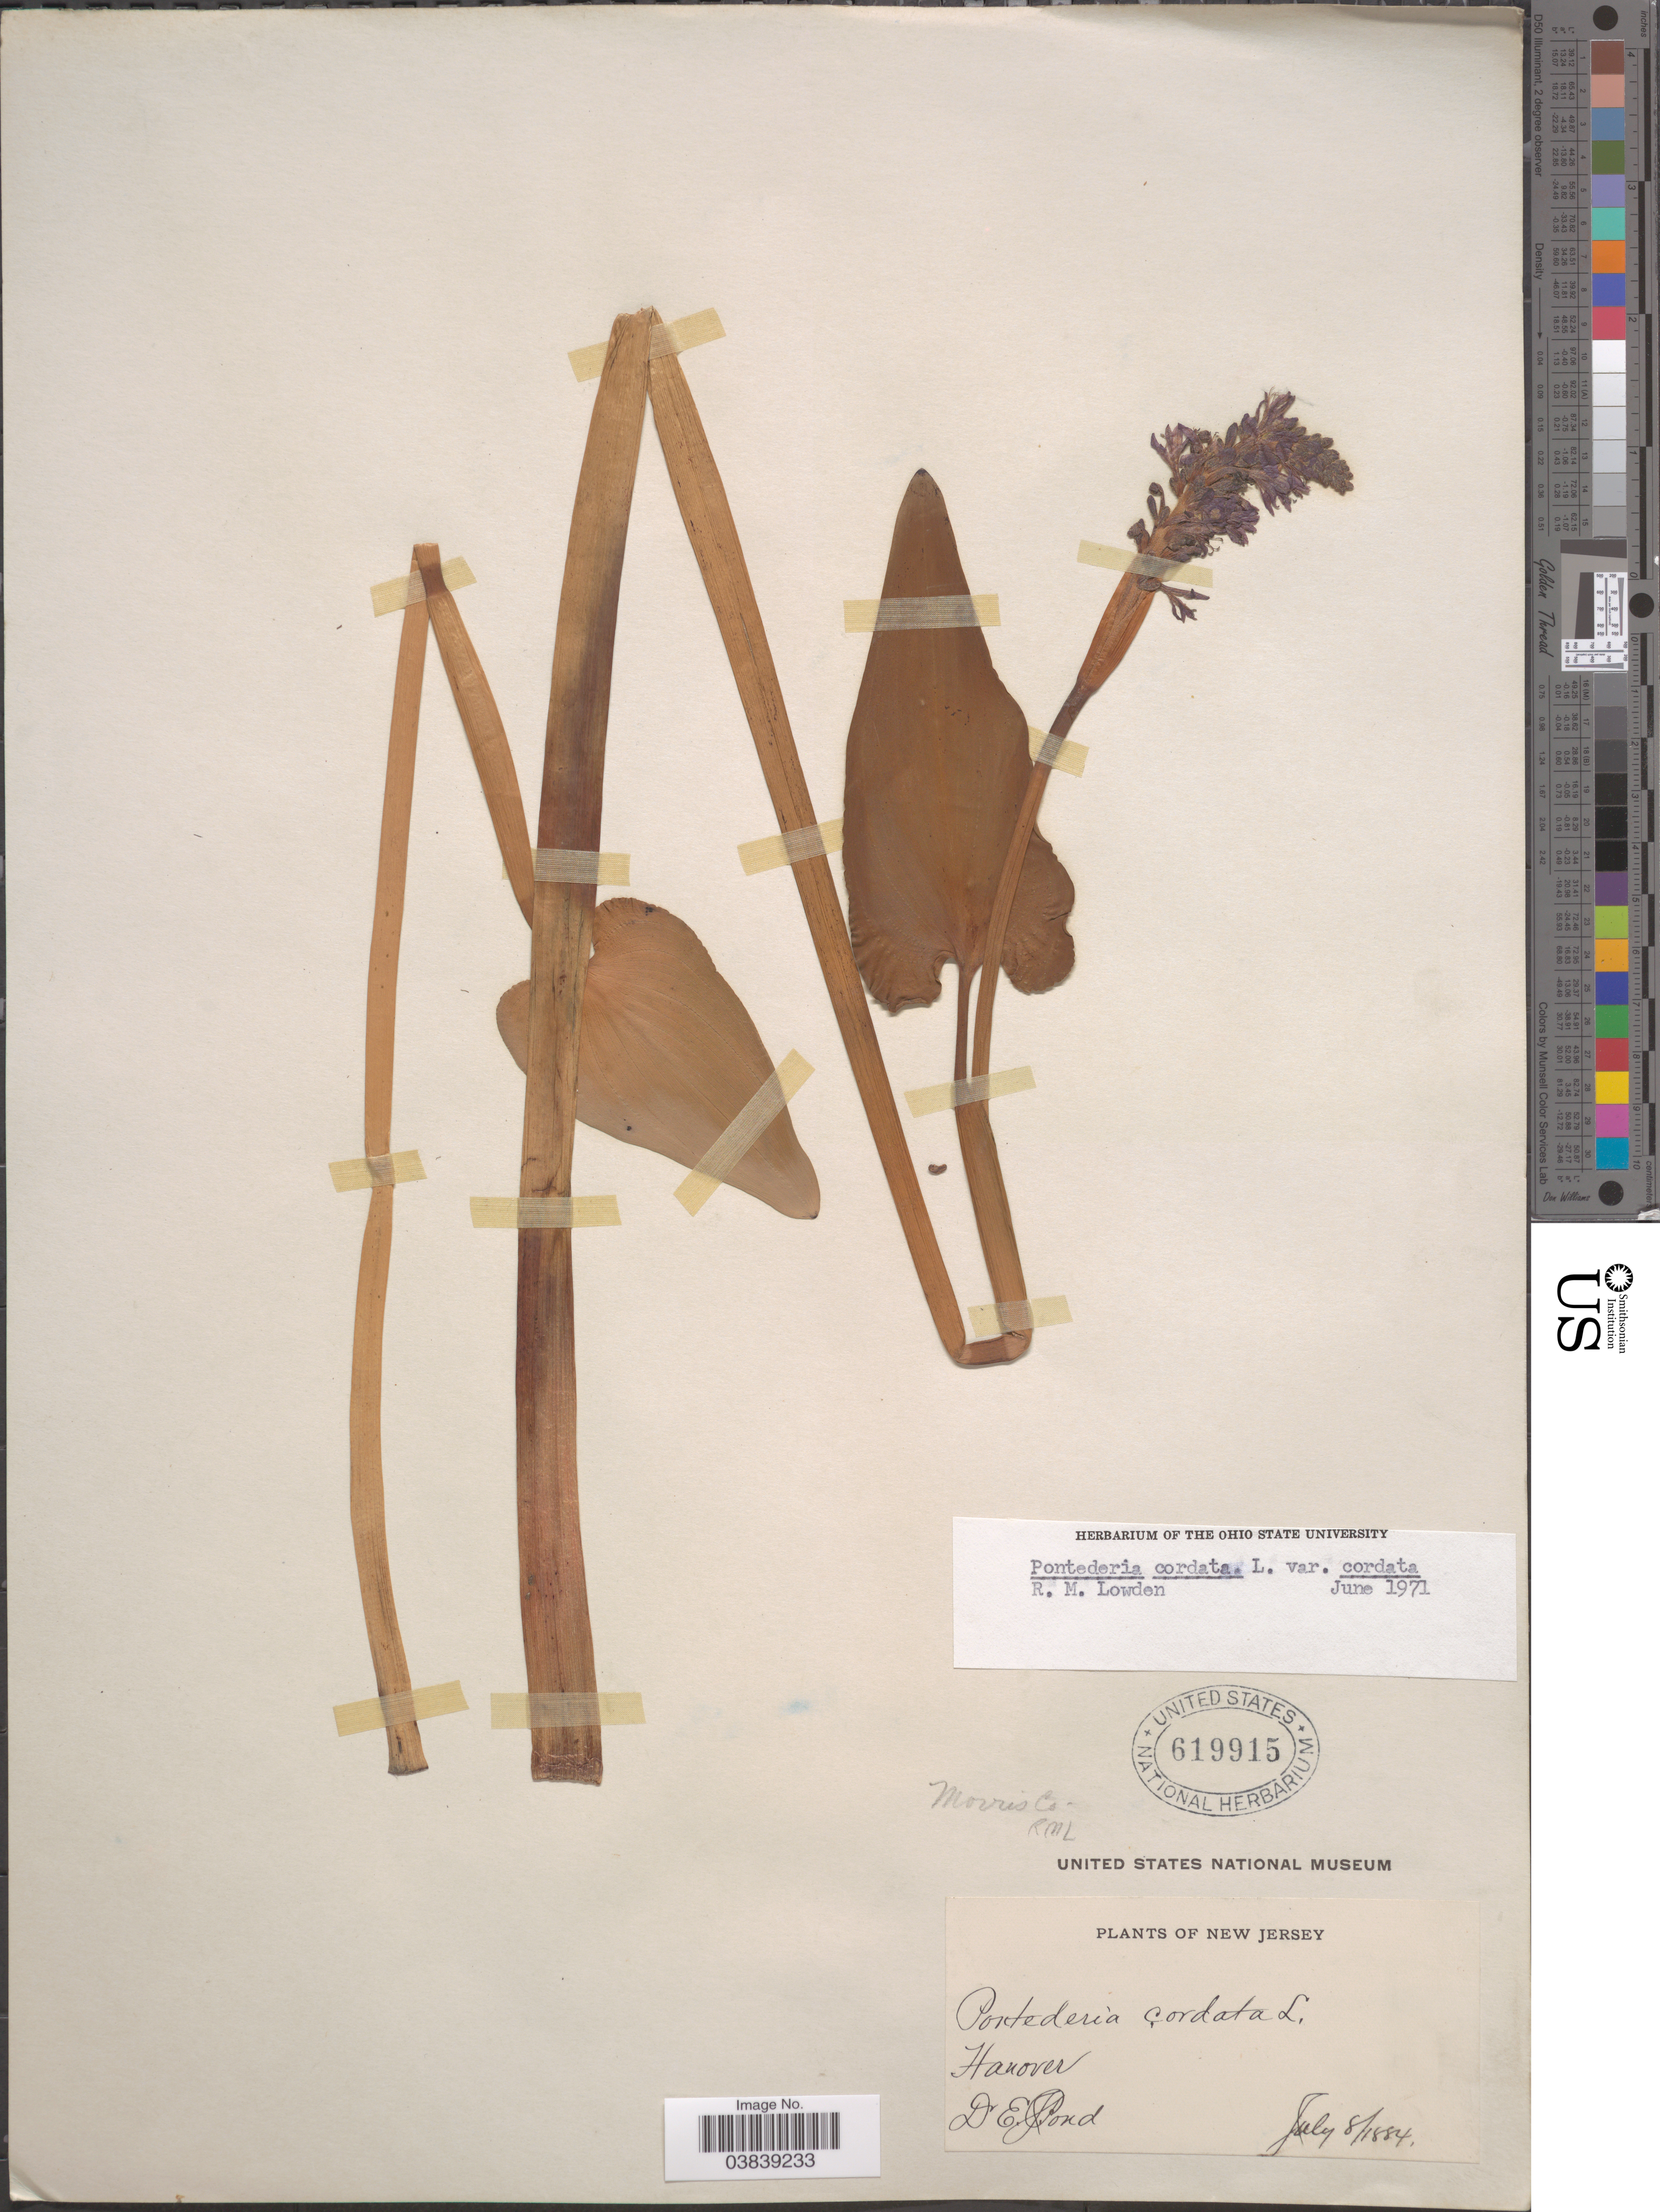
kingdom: Plantae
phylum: Tracheophyta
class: Liliopsida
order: Commelinales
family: Pontederiaceae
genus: Pontederia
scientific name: Pontederia cordata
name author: L.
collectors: D. Pond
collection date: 1884-07-08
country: United States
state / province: New Jersey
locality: Morris Co. Hanover.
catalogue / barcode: US 619915